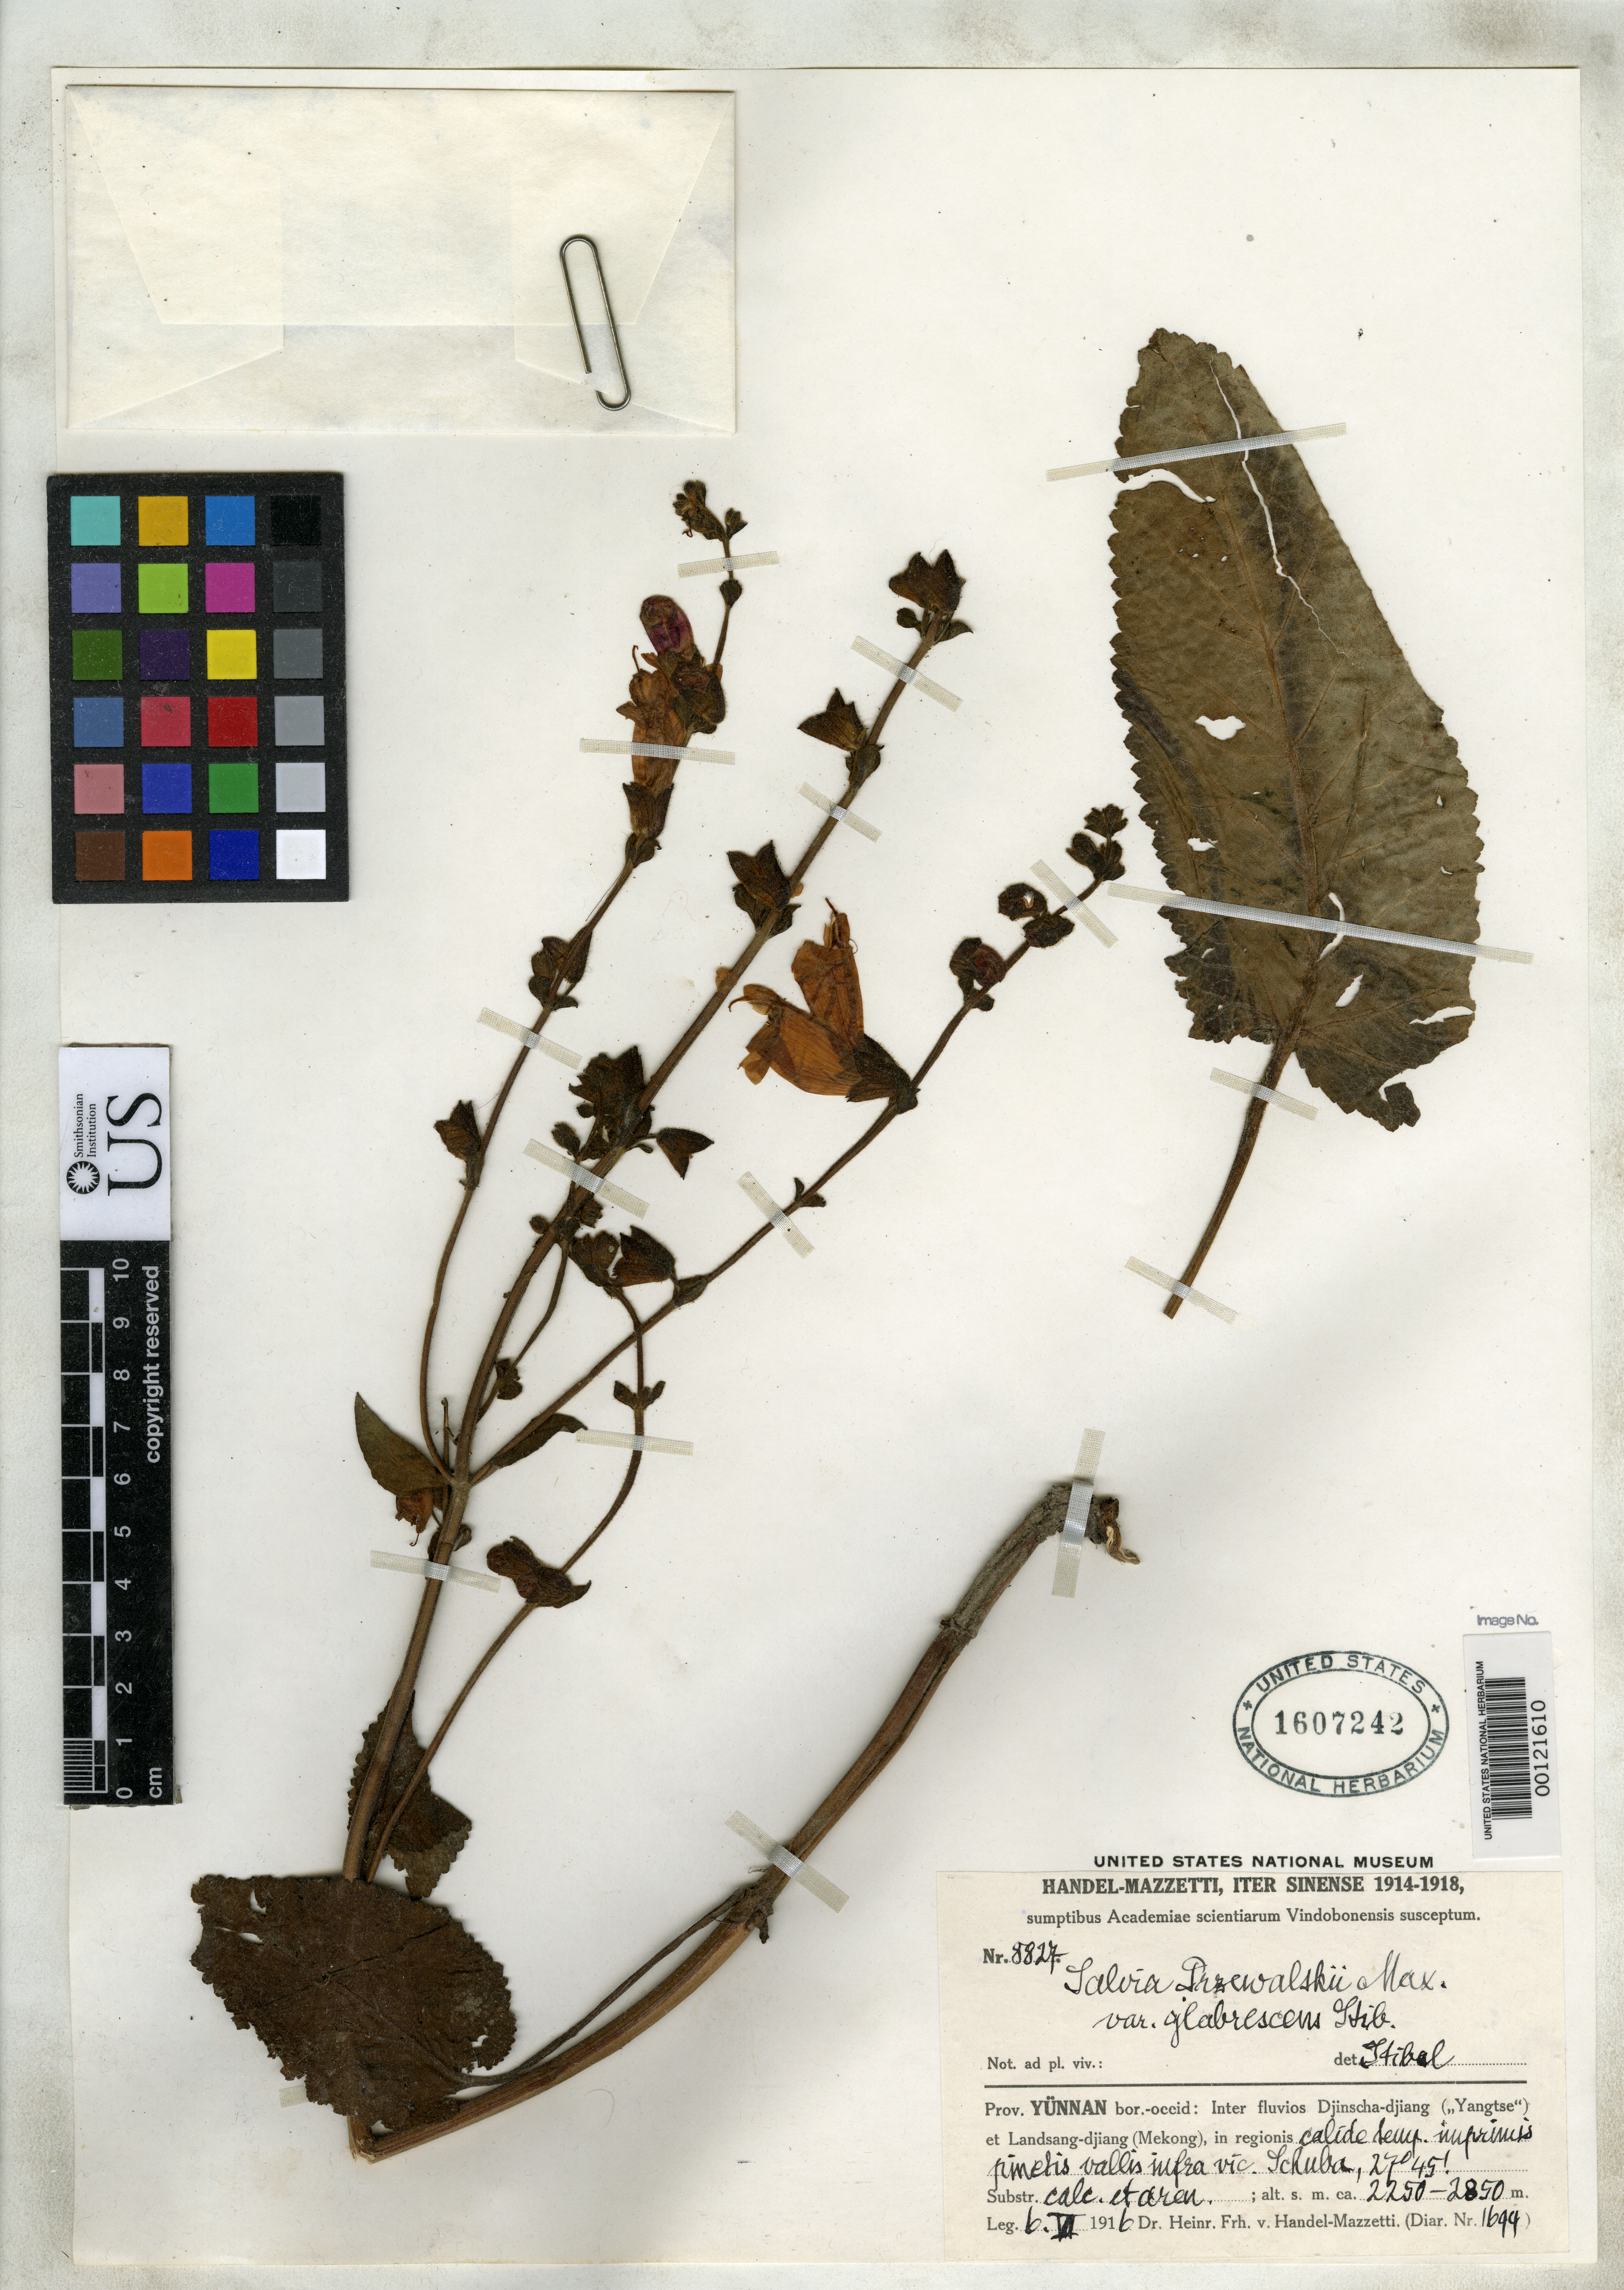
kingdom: Plantae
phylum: Tracheophyta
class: Magnoliopsida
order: Lamiales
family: Lamiaceae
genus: Salvia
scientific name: Salvia przewalskii var. glabrescens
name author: Stibal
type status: Isosyntype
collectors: H. Handel-Mazzetti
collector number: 8827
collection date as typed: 06 Jun 1916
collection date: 1916-06-06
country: China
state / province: Yunnan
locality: Schuba.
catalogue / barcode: US 1607242